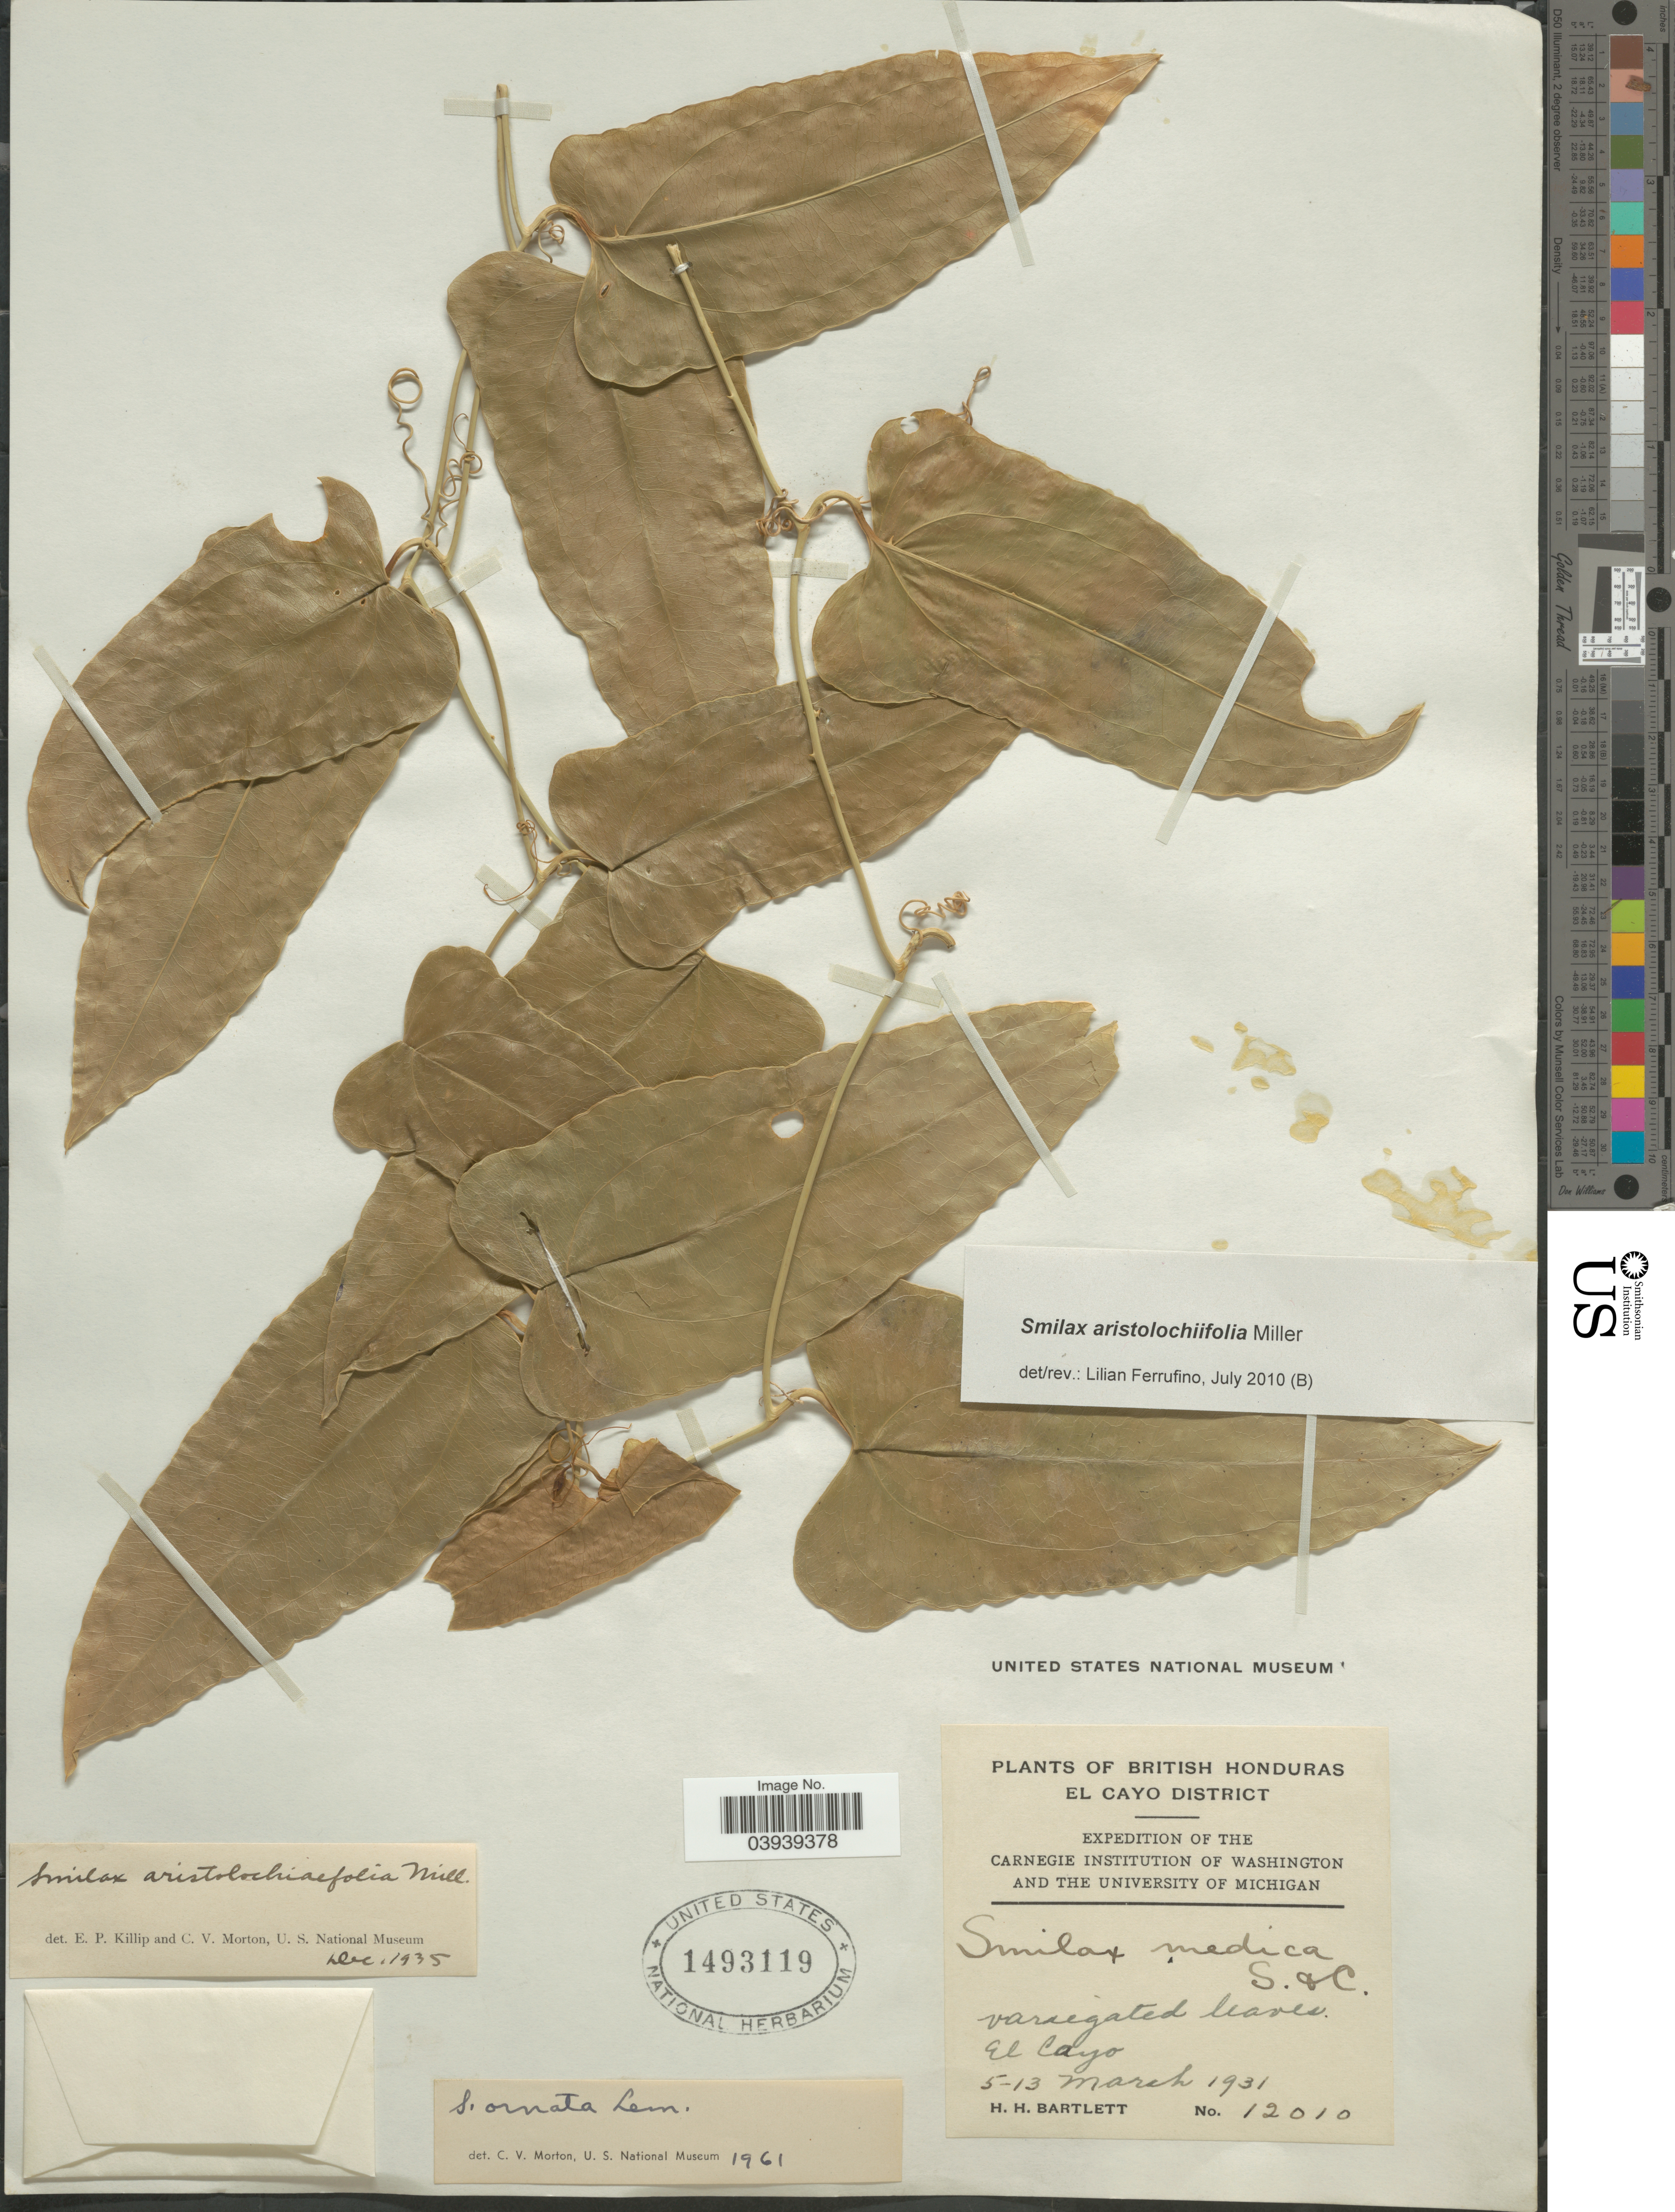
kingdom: Plantae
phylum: Tracheophyta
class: Liliopsida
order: Liliales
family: Smilacaceae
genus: Smilax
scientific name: Smilax aristolochiifolia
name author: Mill.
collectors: H. H. Bartlett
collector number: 12010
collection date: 1931-03-05/1931-03-13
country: Belize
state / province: Cayo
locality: British Honduras. El Cayo District.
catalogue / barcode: US 1493119